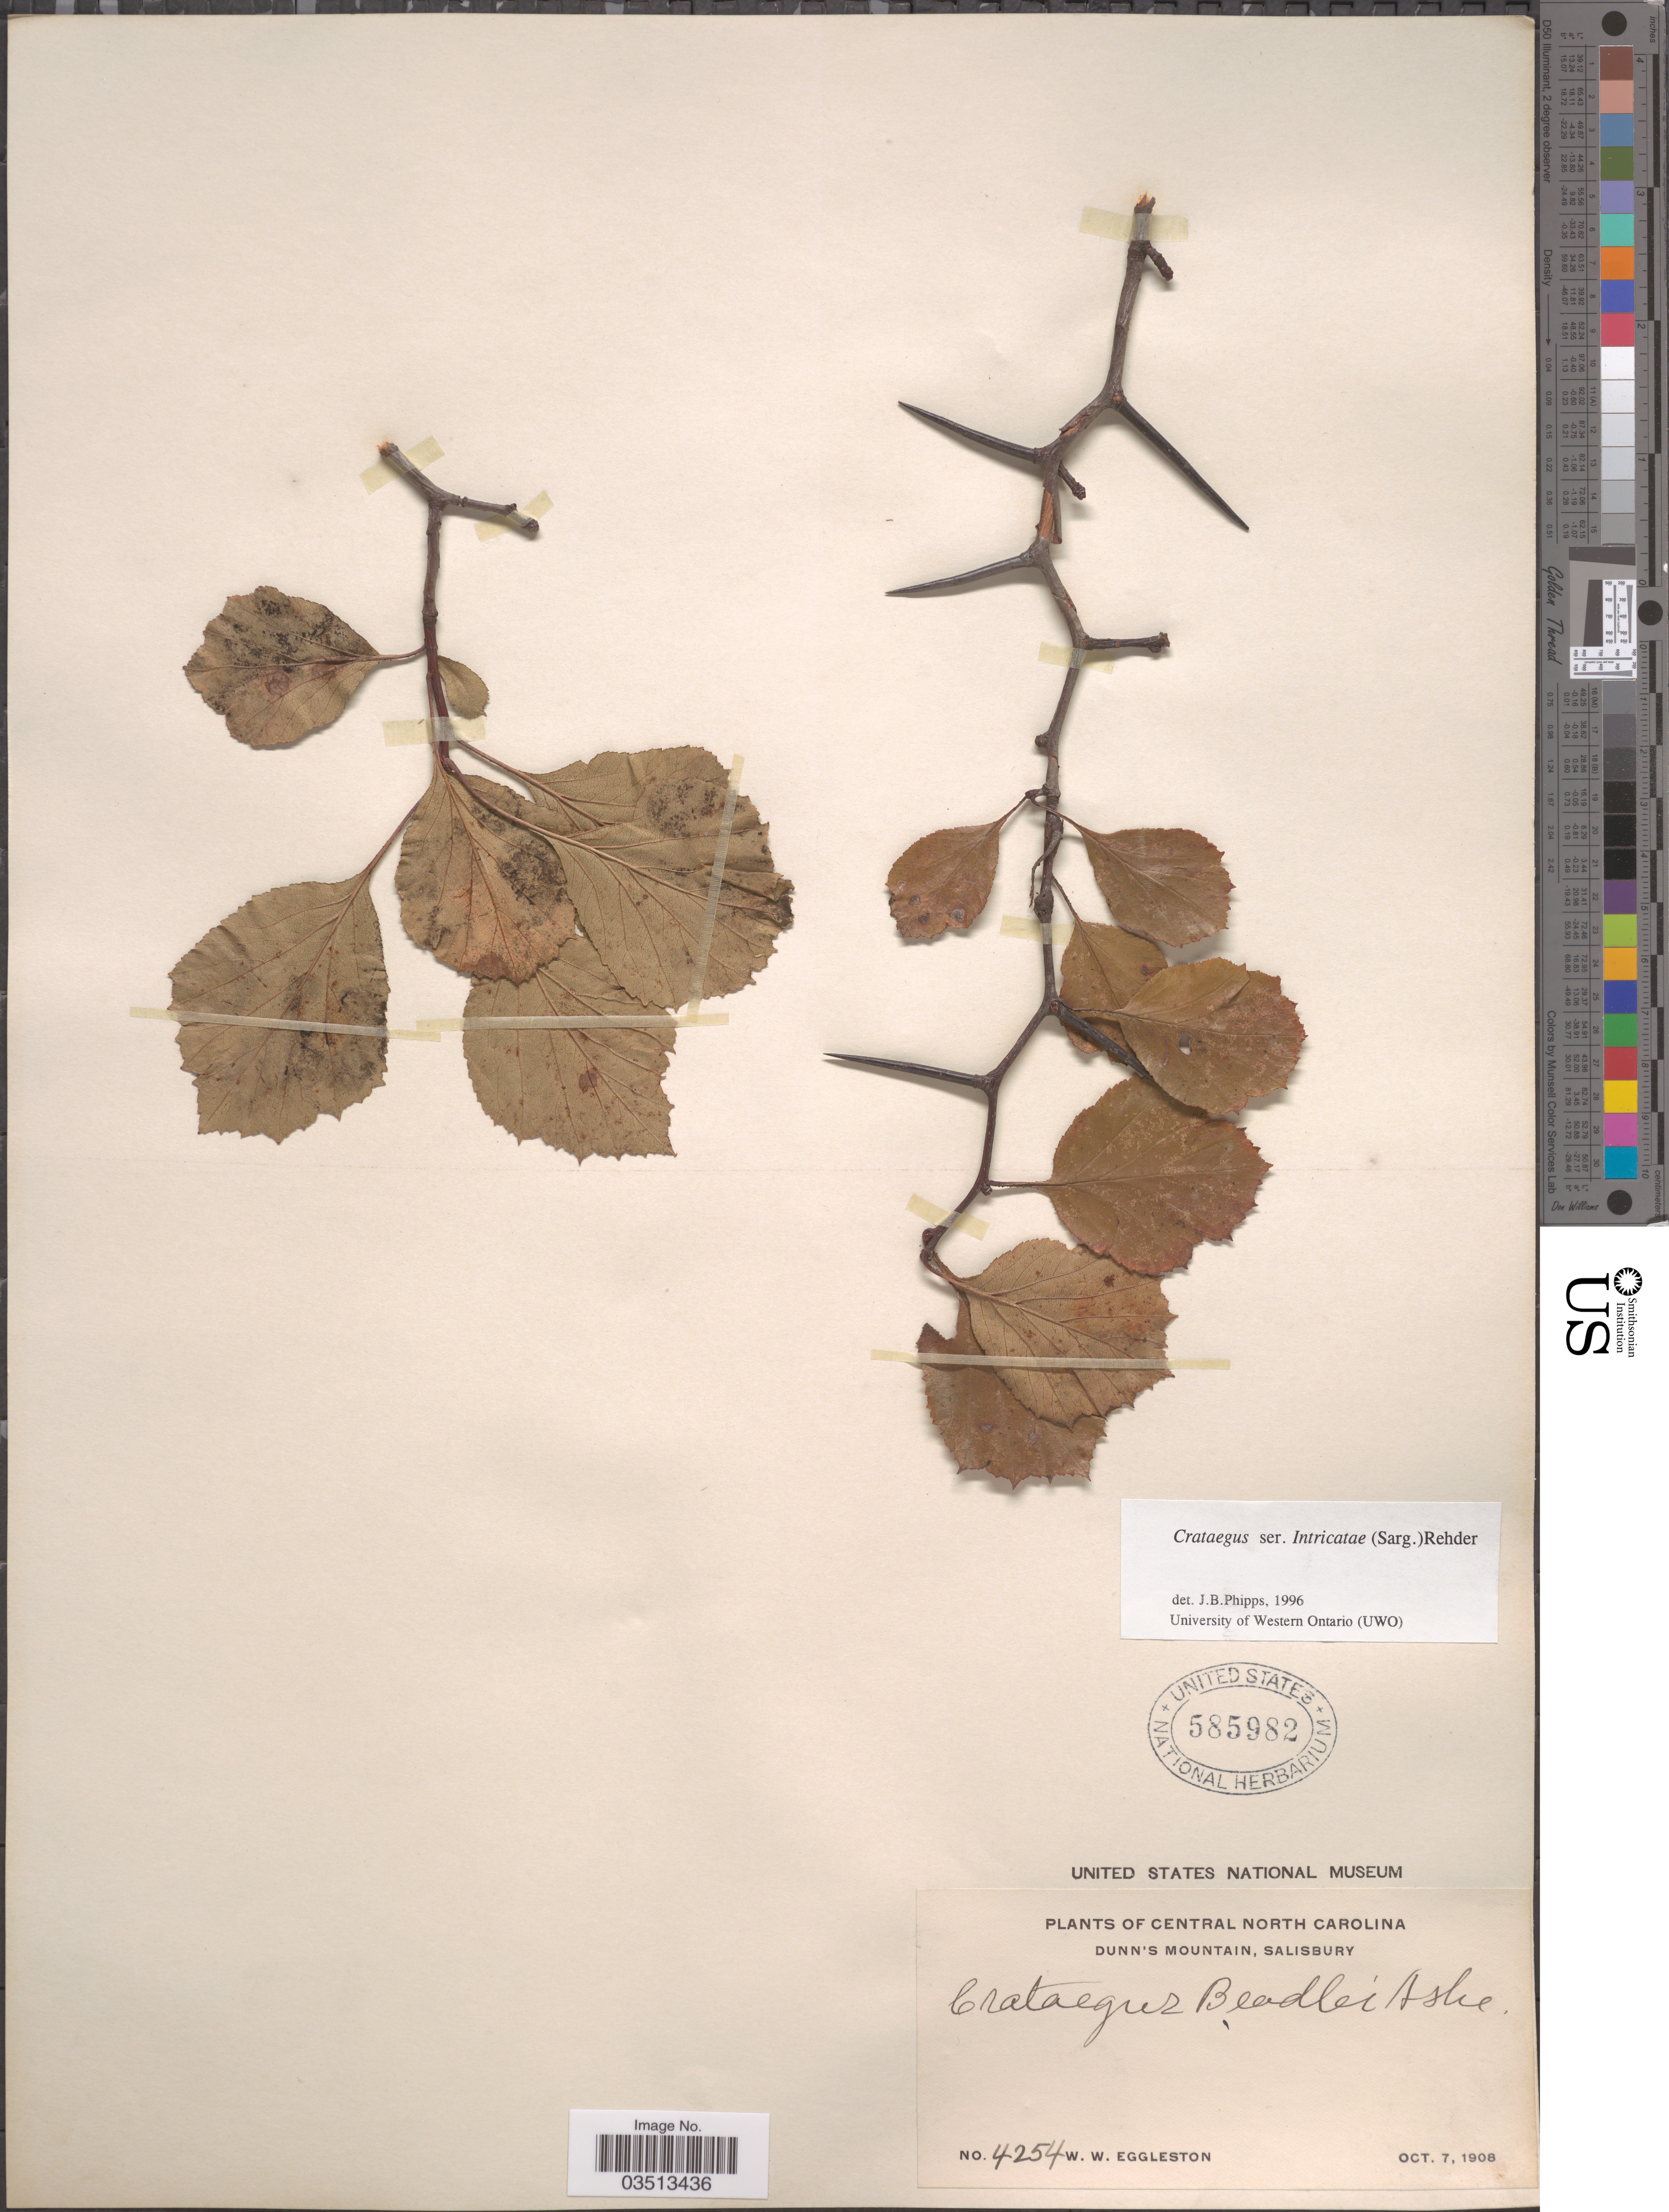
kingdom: Plantae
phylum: Tracheophyta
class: Magnoliopsida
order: Rosales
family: Rosaceae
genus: Crataegus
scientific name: Crataegus beadlei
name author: Ashe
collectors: W. W. Eggleston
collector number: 4254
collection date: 1908-10-07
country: United States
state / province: North Carolina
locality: Central North Carolina. Dunn's Mountain, Salisbury.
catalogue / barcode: US 585982